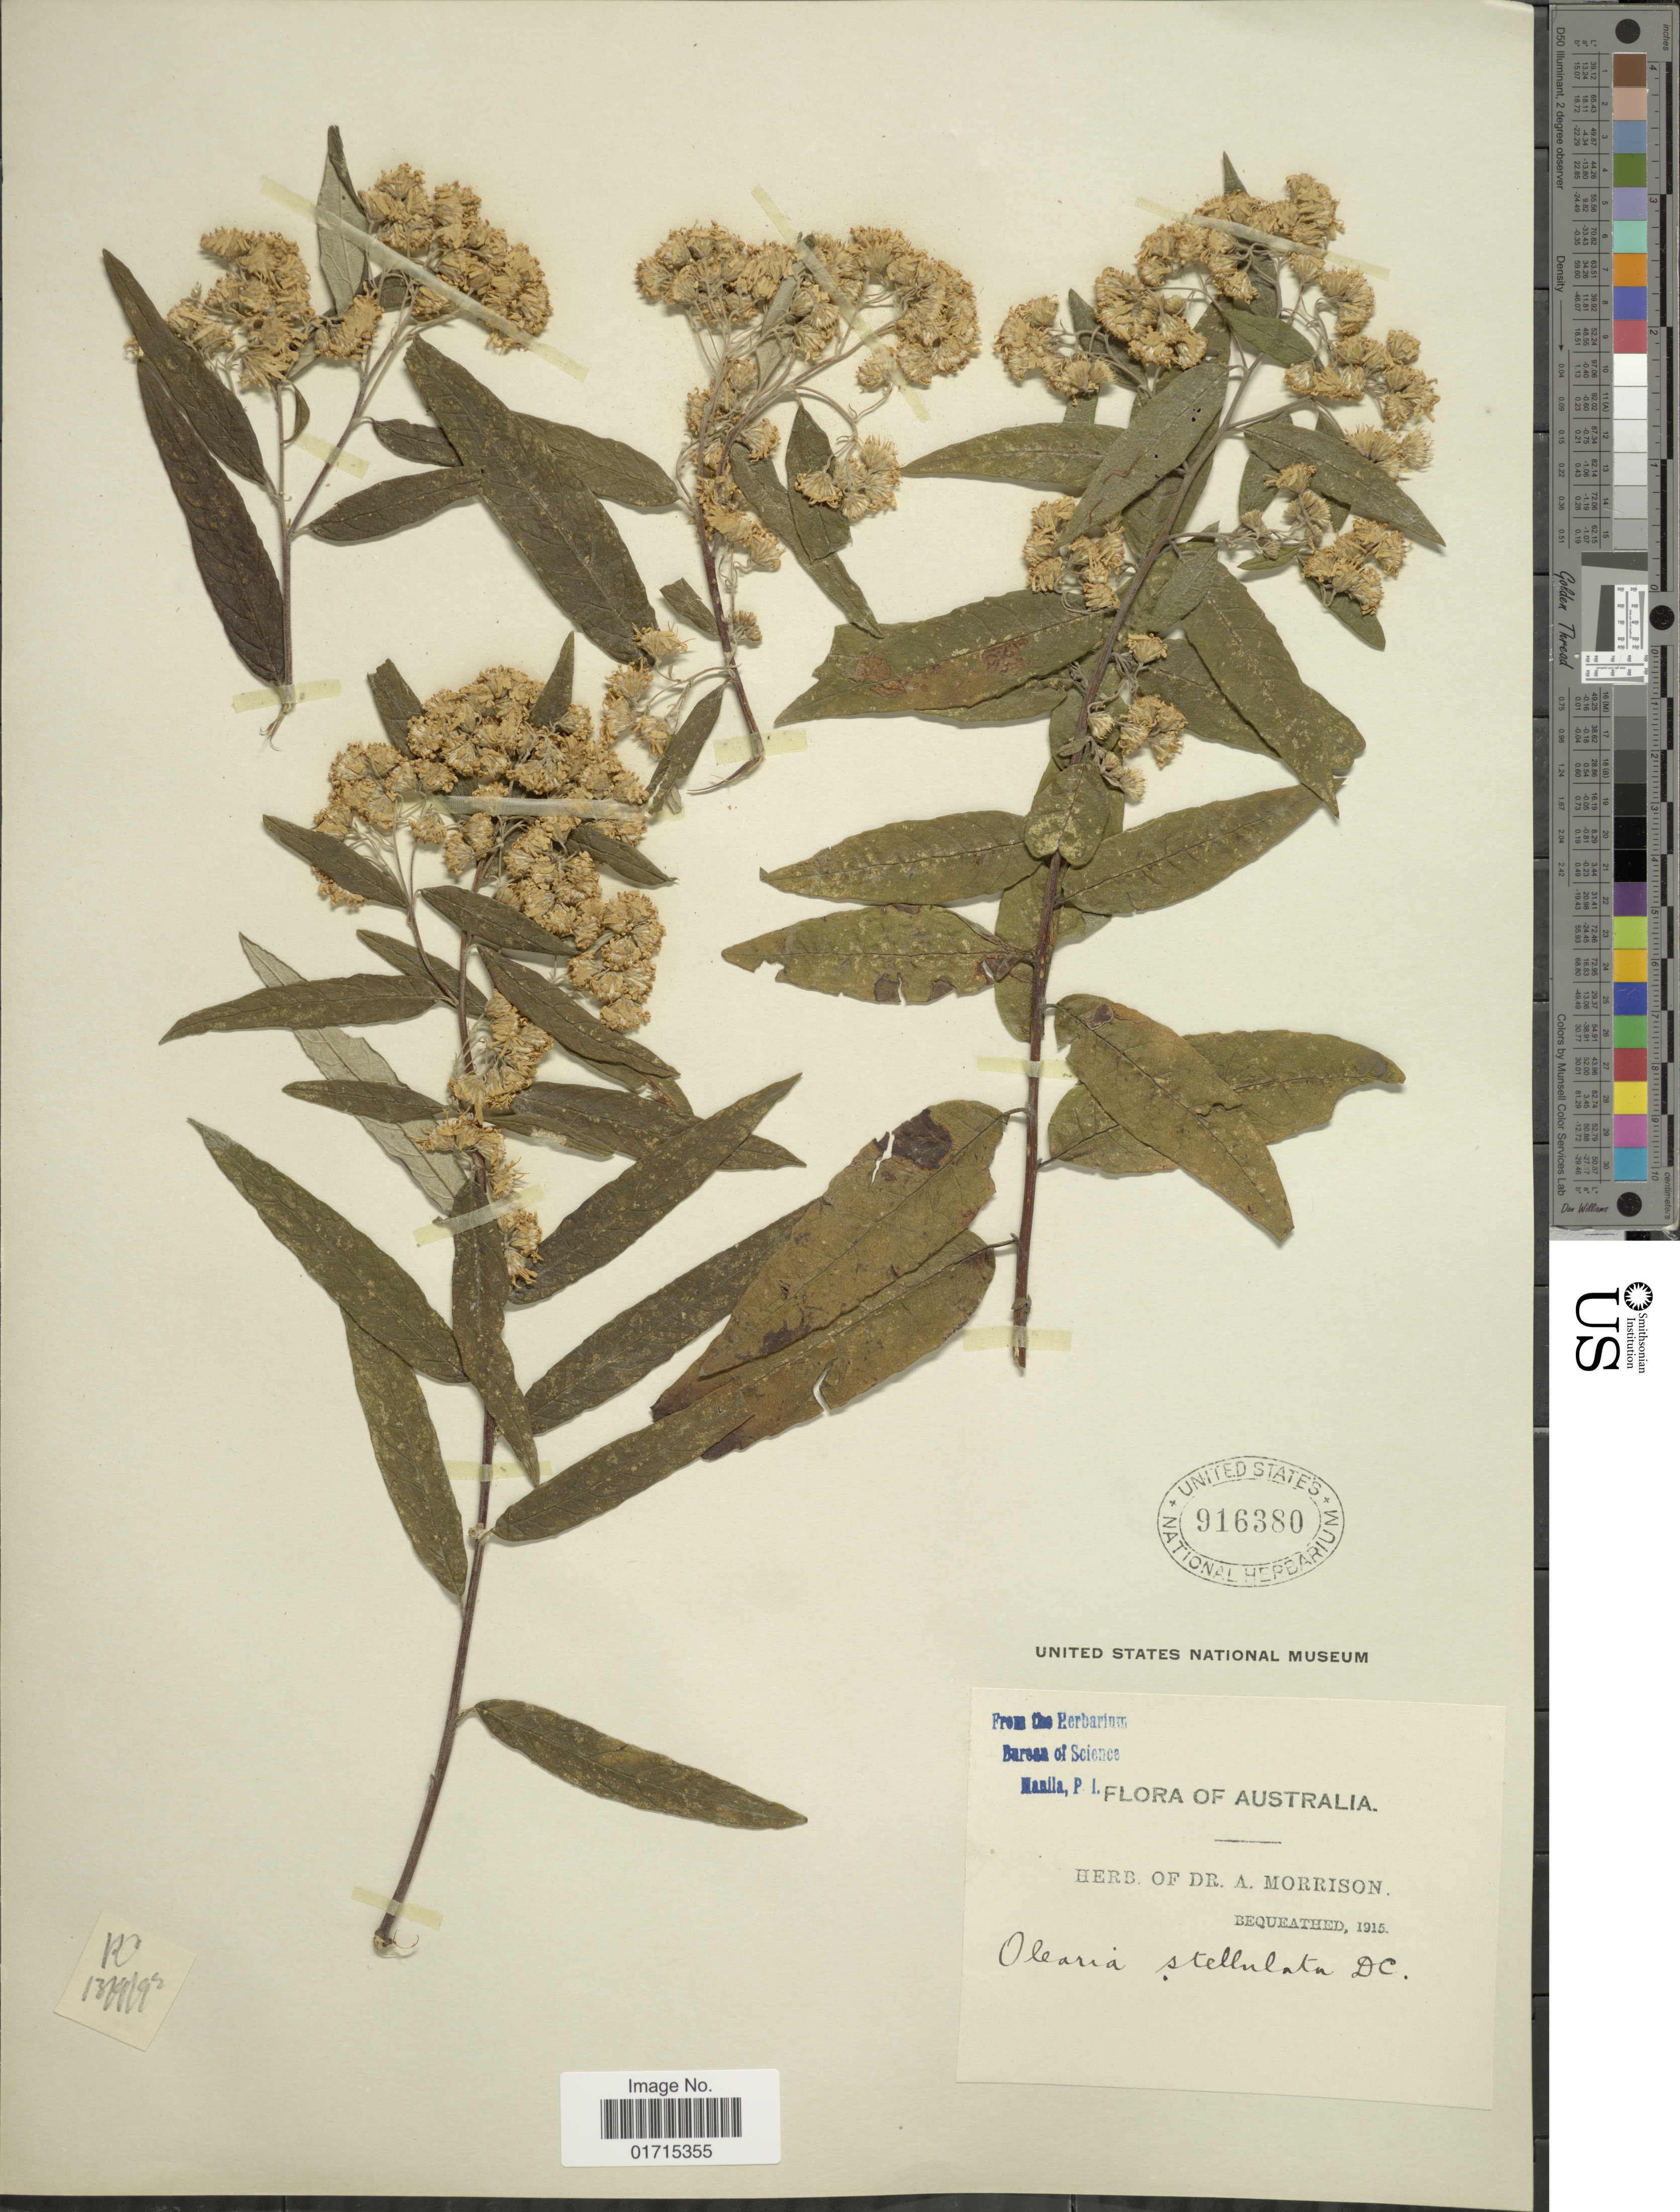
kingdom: Plantae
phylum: Tracheophyta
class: Magnoliopsida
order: Asterales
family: Asteraceae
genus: Olearia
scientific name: Olearia stellulata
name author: (Labill.) DC.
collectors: ex herb. Dr. A. Morrison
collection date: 1915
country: Australia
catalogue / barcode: US 916380